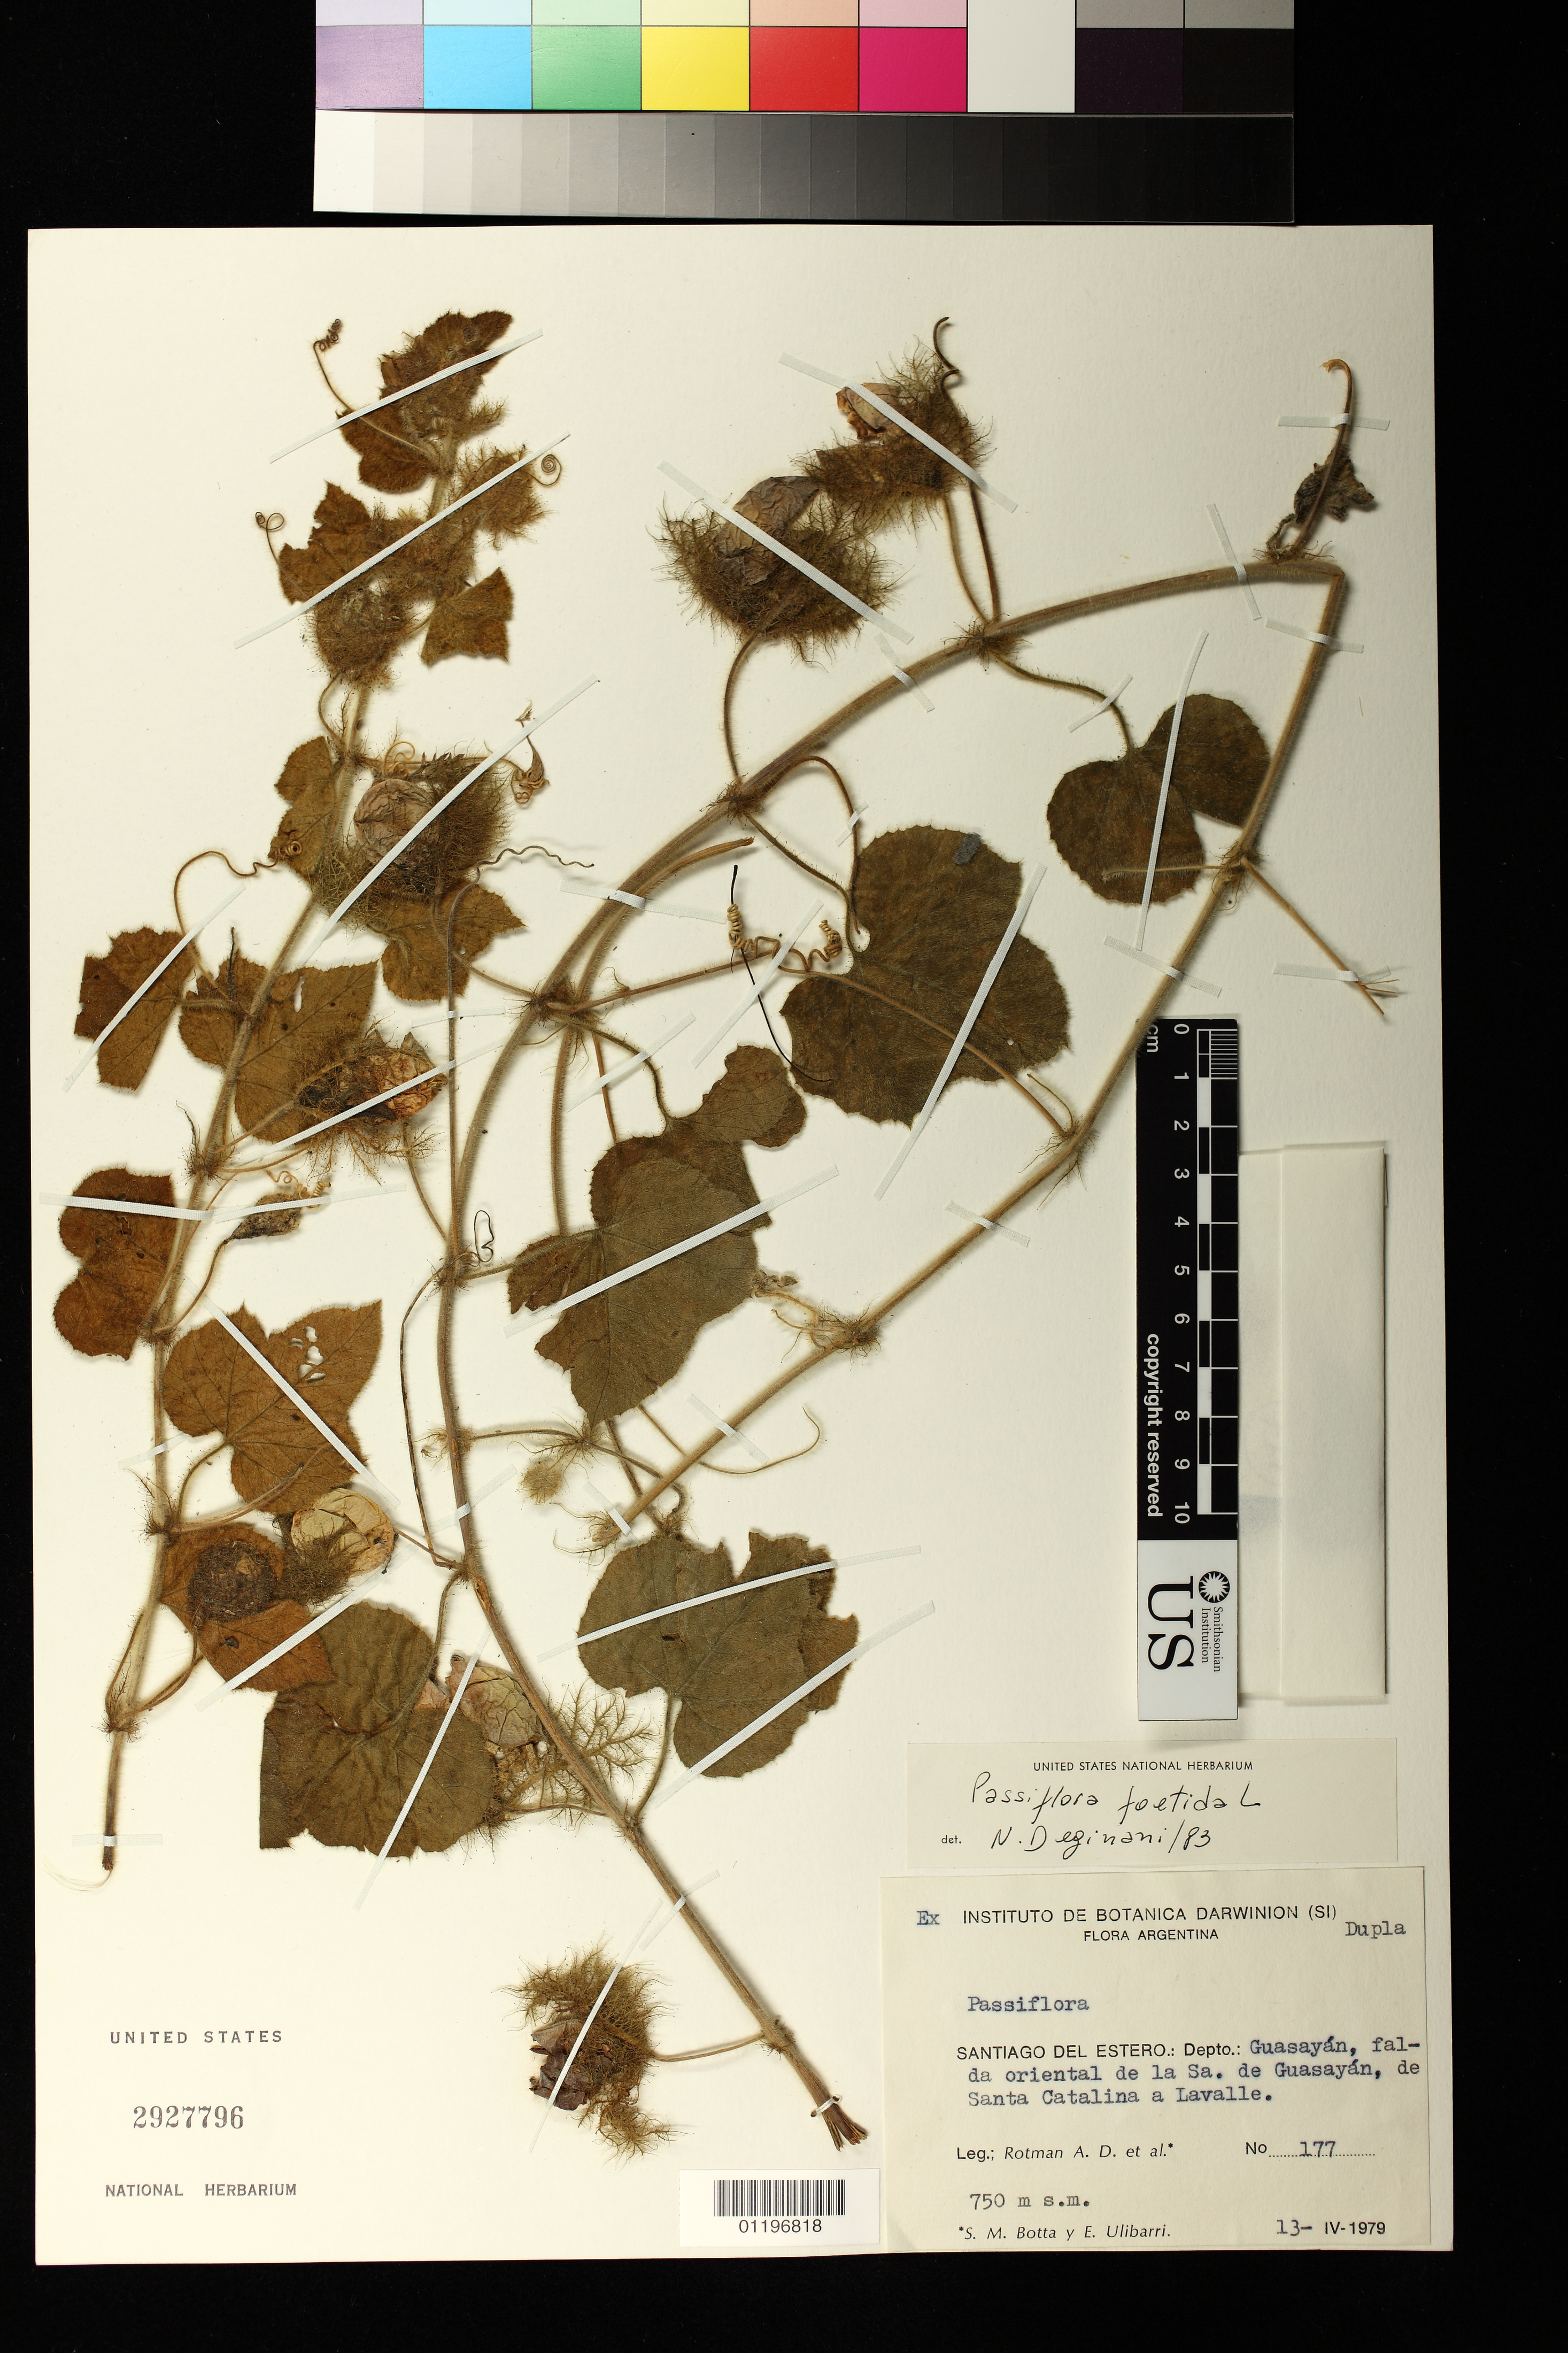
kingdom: Plantae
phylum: Tracheophyta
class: Magnoliopsida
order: Malpighiales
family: Passifloraceae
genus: Passiflora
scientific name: Passiflora foetida var. gossypiifolia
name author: (Desv.) Mast.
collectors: A. D. Rotman, S. M. Botta & E. A. Ulibarri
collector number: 177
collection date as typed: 13 Apr 1979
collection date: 1979-04-13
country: Argentina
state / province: Santiago del Estero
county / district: Guasayán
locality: Santiogo del Estero.: Depto.: Guasayán, falda oriental de la Sa. de Guasayán, de Santa Catalina a Lavalle.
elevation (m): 750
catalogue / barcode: US 2927796